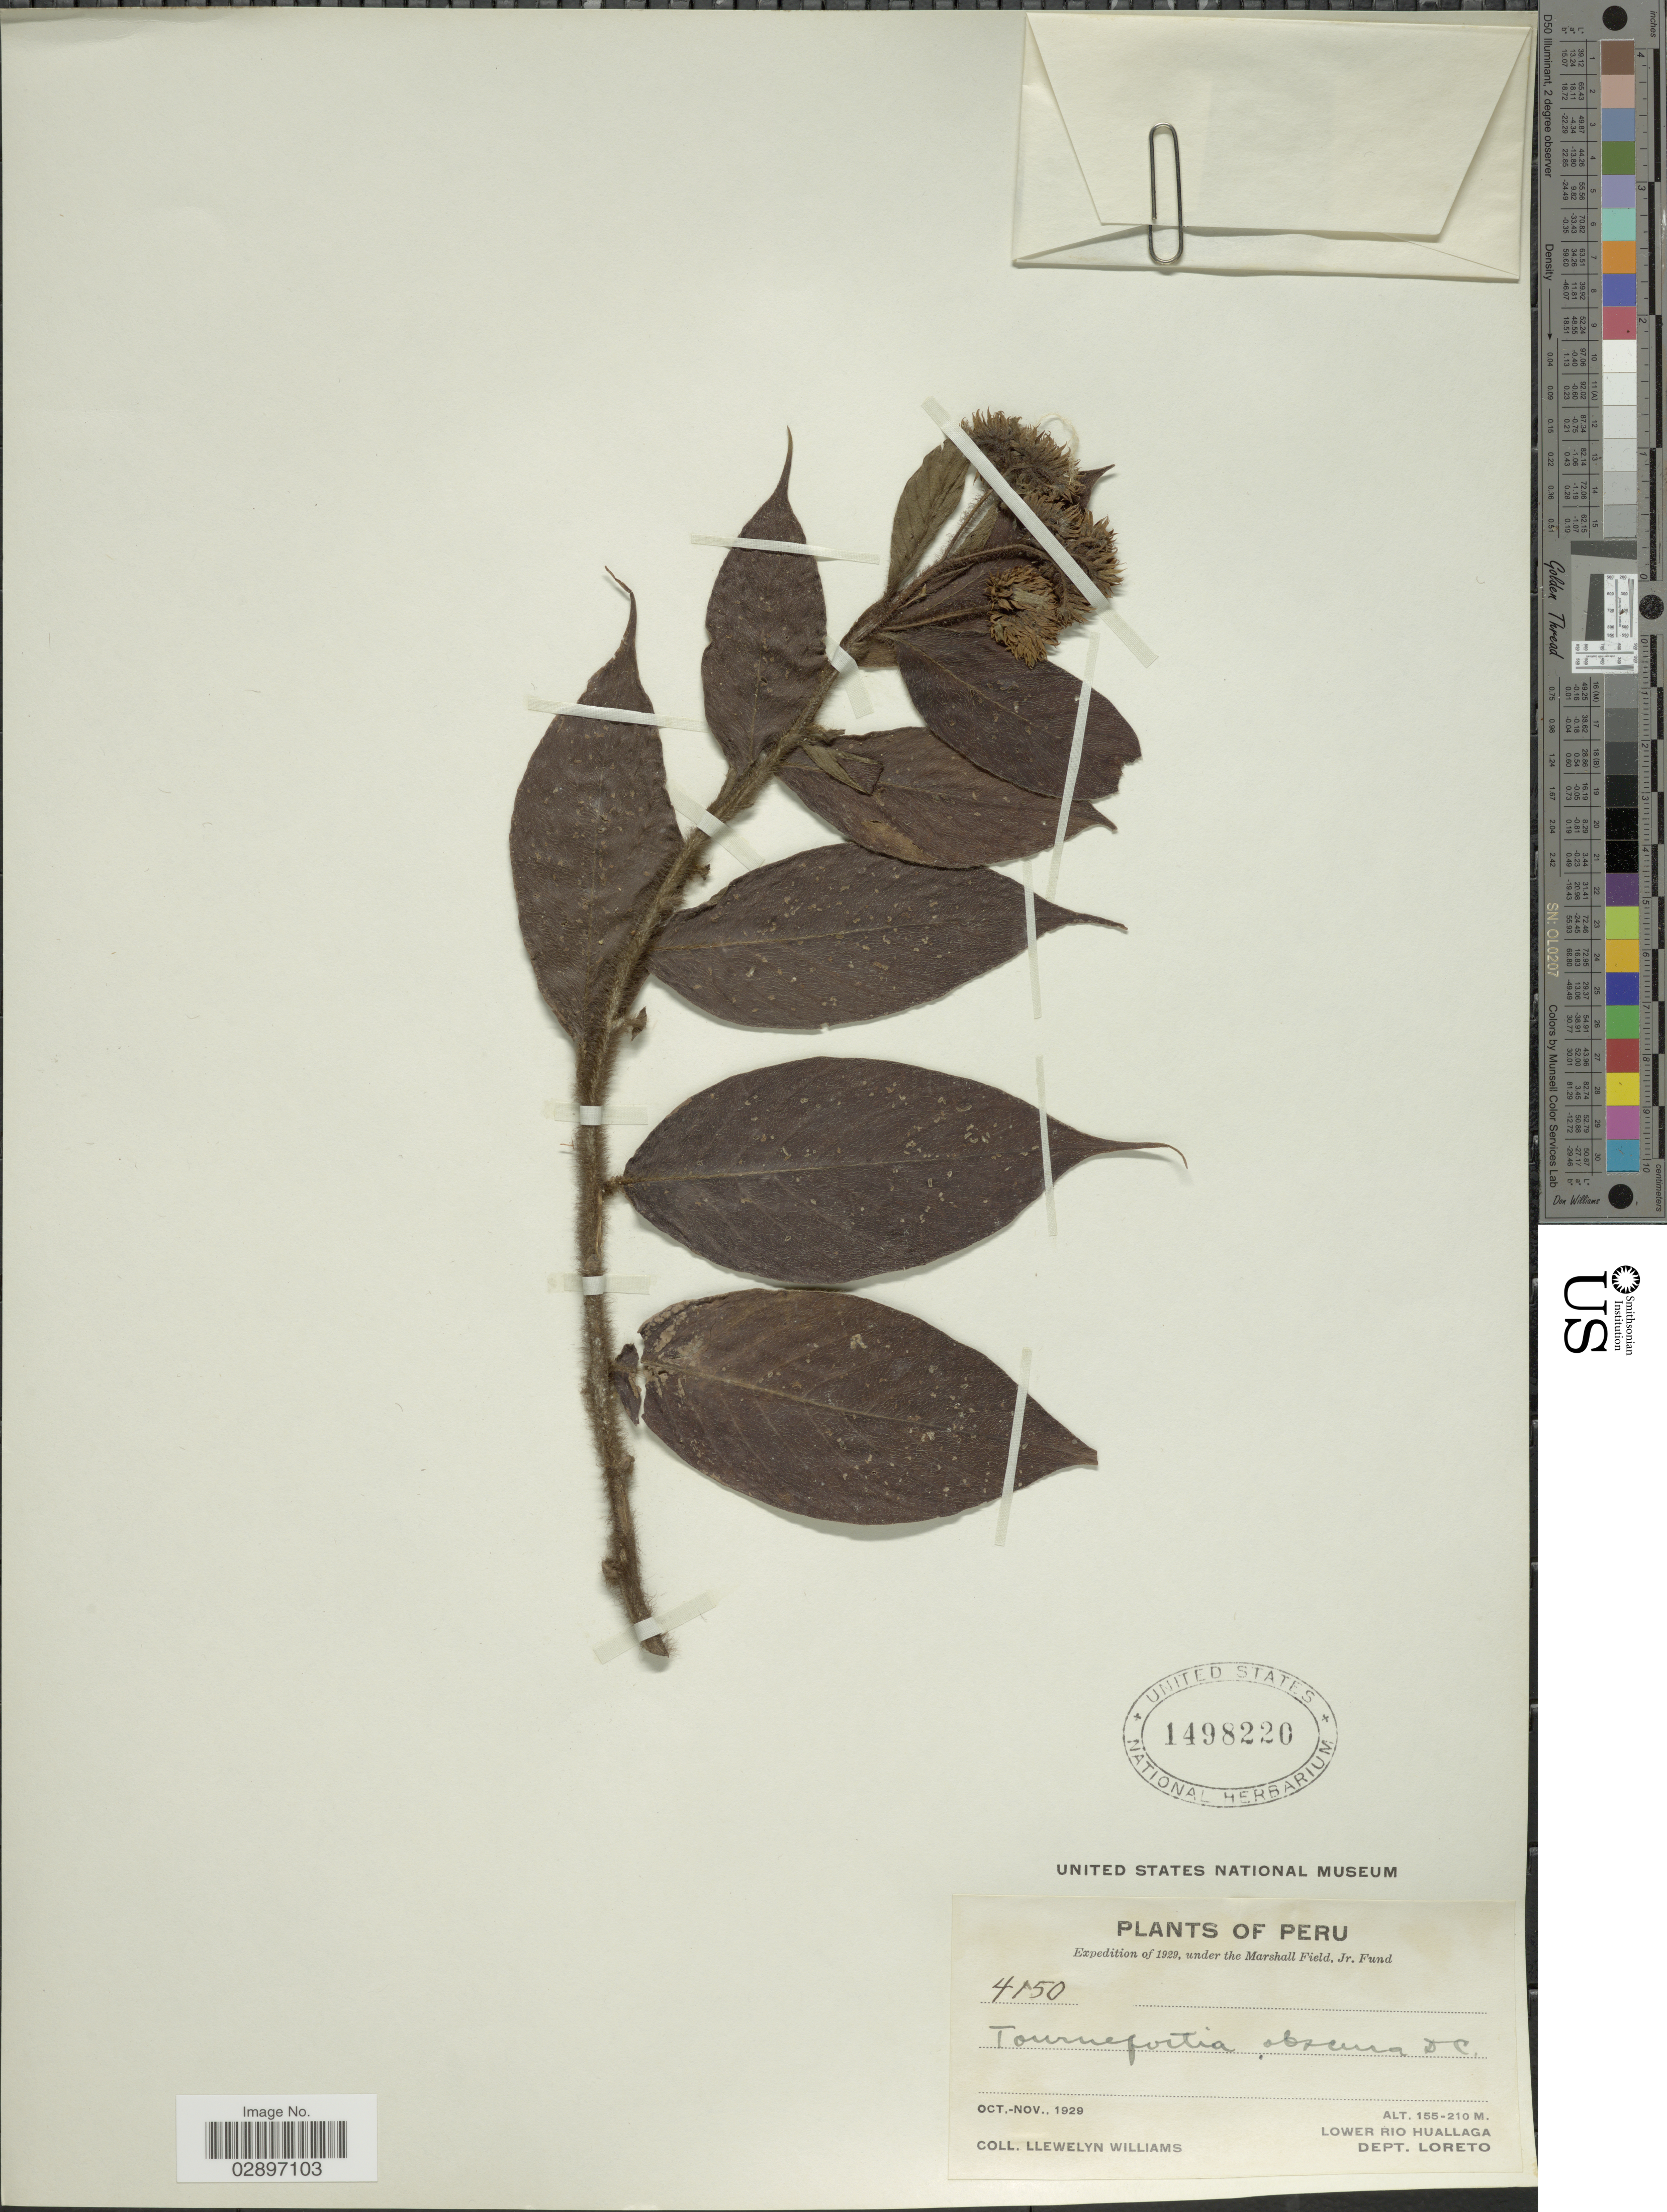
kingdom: Plantae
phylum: Tracheophyta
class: Magnoliopsida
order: Boraginales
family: Heliotropiaceae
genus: Tournefortia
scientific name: Tournefortia cuspidata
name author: Kunth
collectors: Ll. Williams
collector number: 4150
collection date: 1929-10/1929-11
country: Peru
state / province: Loreto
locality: Lower Rio Huallaga. Dept. Loreto.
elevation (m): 155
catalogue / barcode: US 1498220